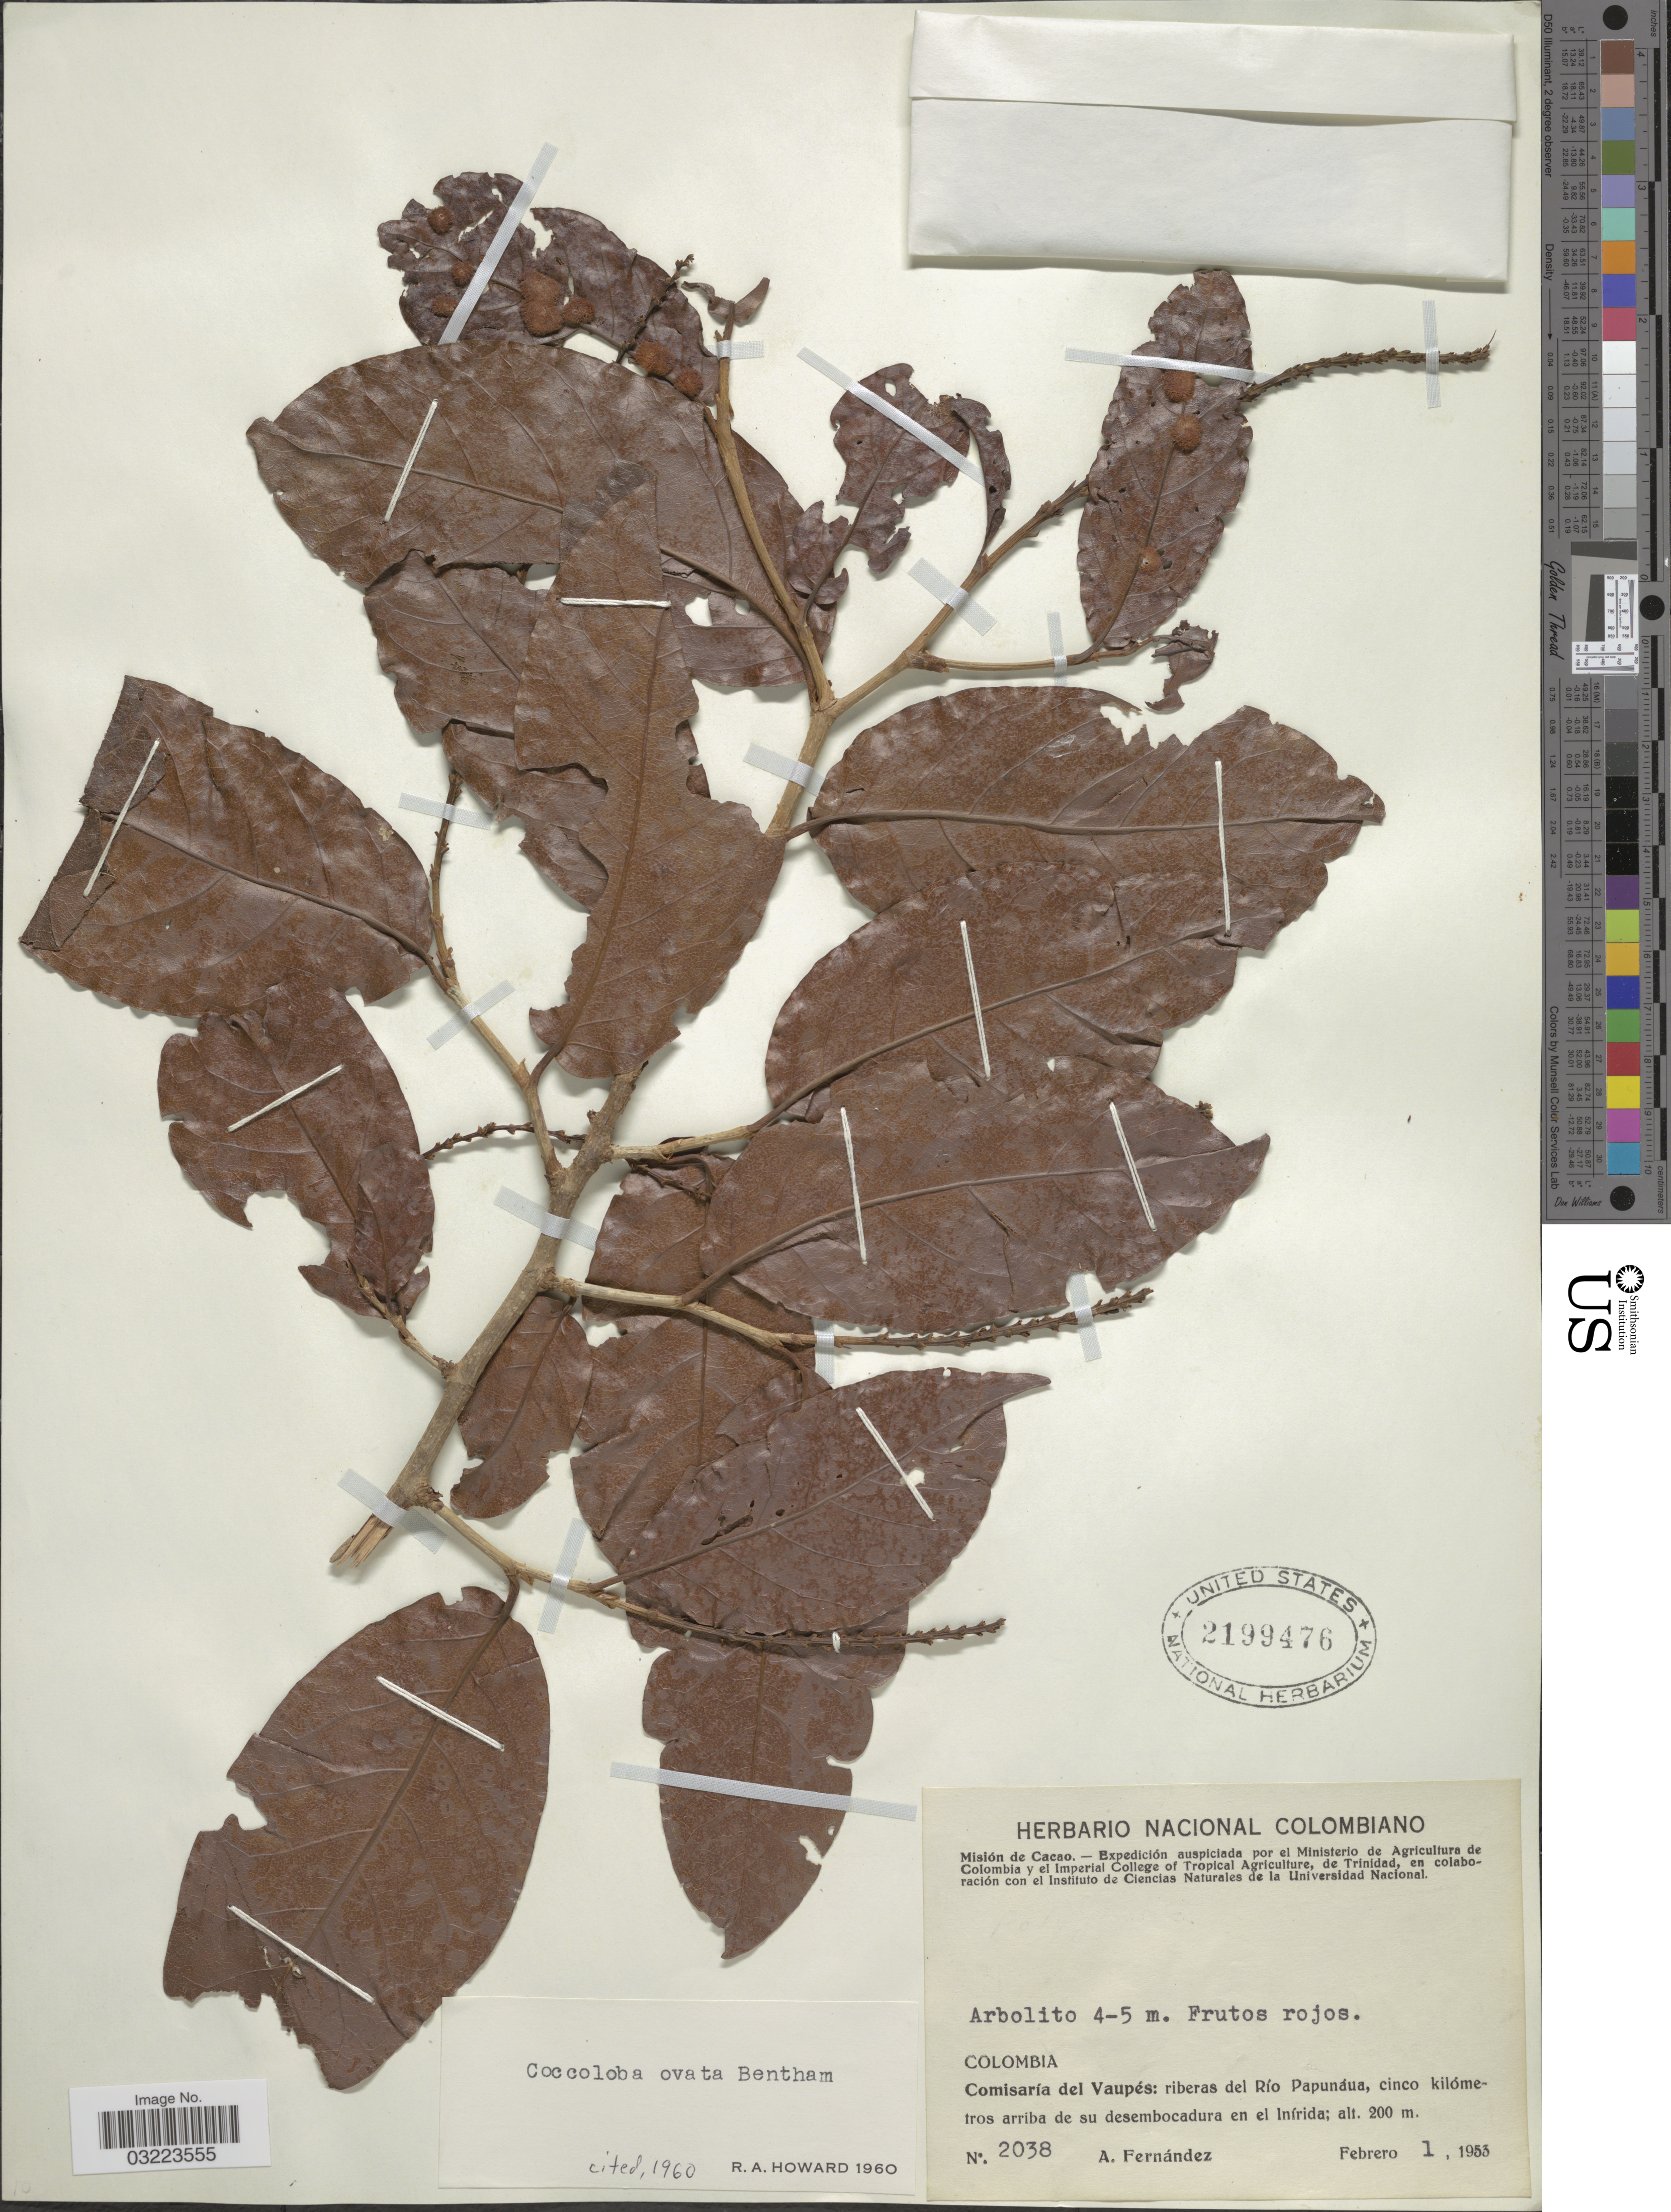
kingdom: Plantae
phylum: Tracheophyta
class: Magnoliopsida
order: Caryophyllales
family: Polygonaceae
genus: Coccoloba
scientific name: Coccoloba ovata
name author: Benth.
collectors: A. Fernandez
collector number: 2038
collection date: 1953-02-01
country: Colombia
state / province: Vaupés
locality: Comisaría del Vaupés: riberas del Río Papunáua, cinco kilómetors arriba de su desembocadura en el Inírida.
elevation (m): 200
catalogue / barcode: US 2199476